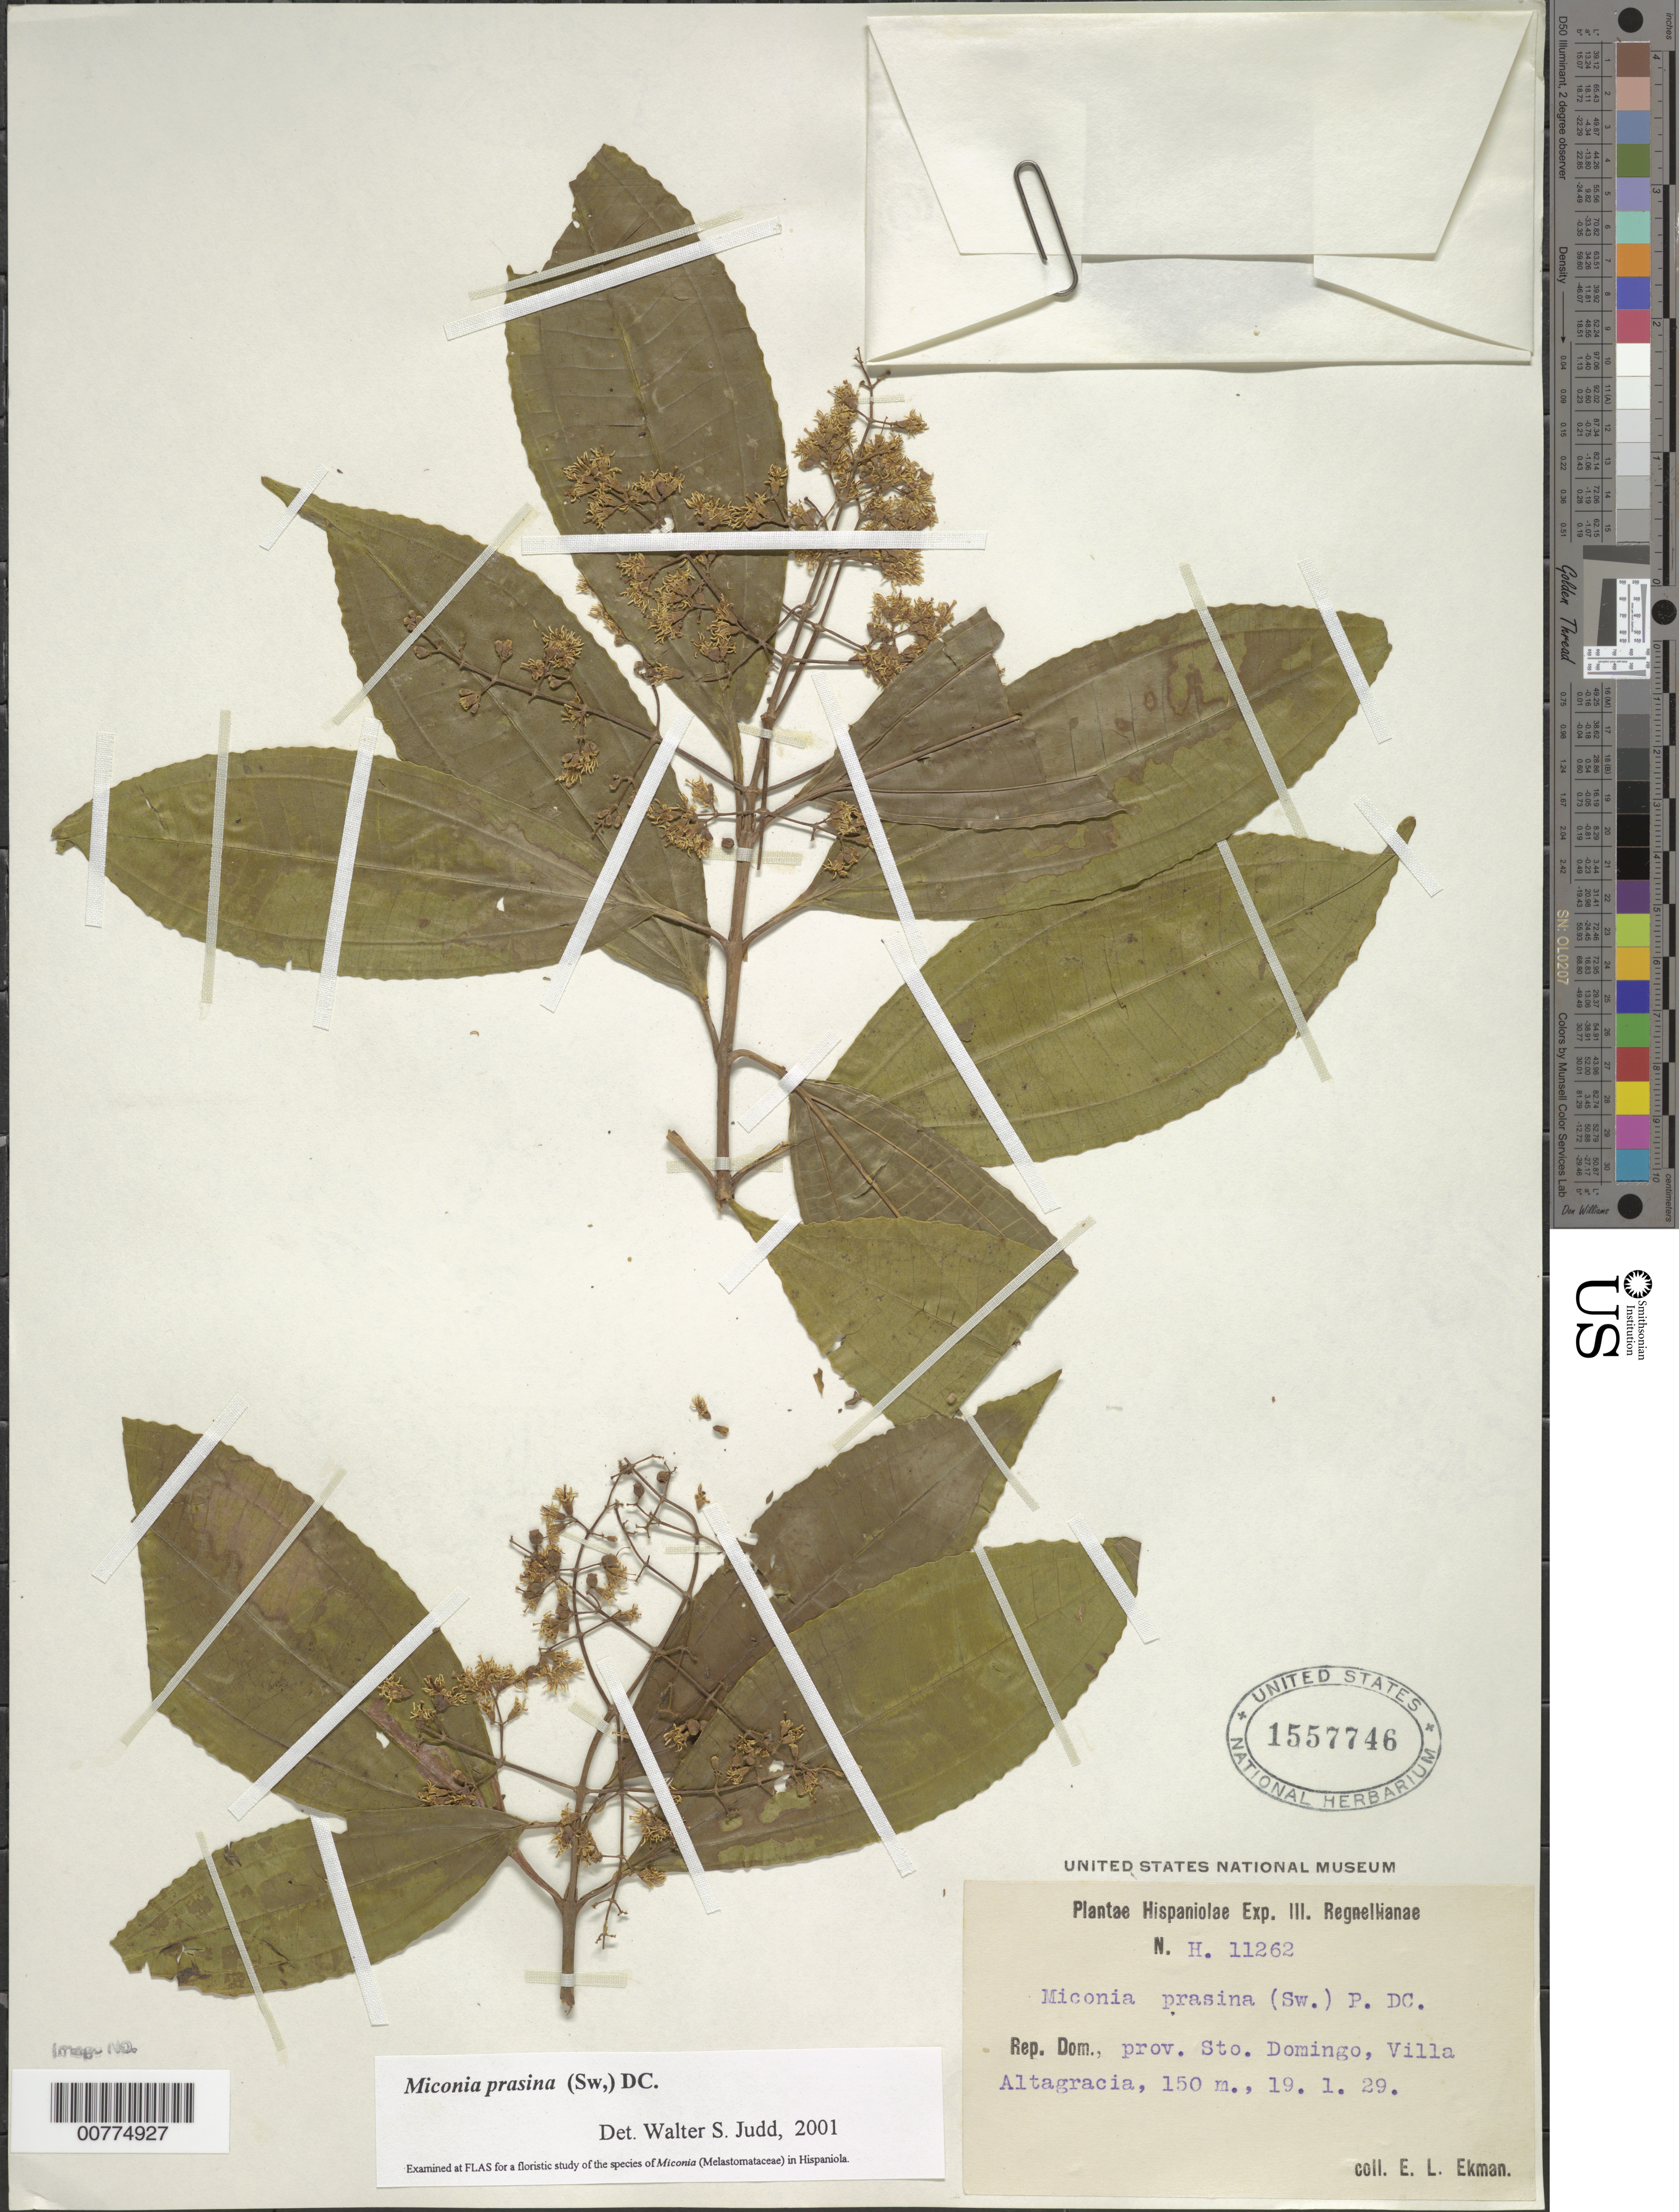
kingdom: Plantae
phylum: Tracheophyta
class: Magnoliopsida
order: Myrtales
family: Melastomataceae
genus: Miconia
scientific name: Miconia prasina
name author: (Sw.) DC.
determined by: Judd, Walter S.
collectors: E. L. Ekman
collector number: H 11262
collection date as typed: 19 Jan 1929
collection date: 1929-01-19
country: Dominican Republic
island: Hispaniola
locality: Province of Santo Domingo, Villa Altagracia.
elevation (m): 150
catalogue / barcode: US 1557746